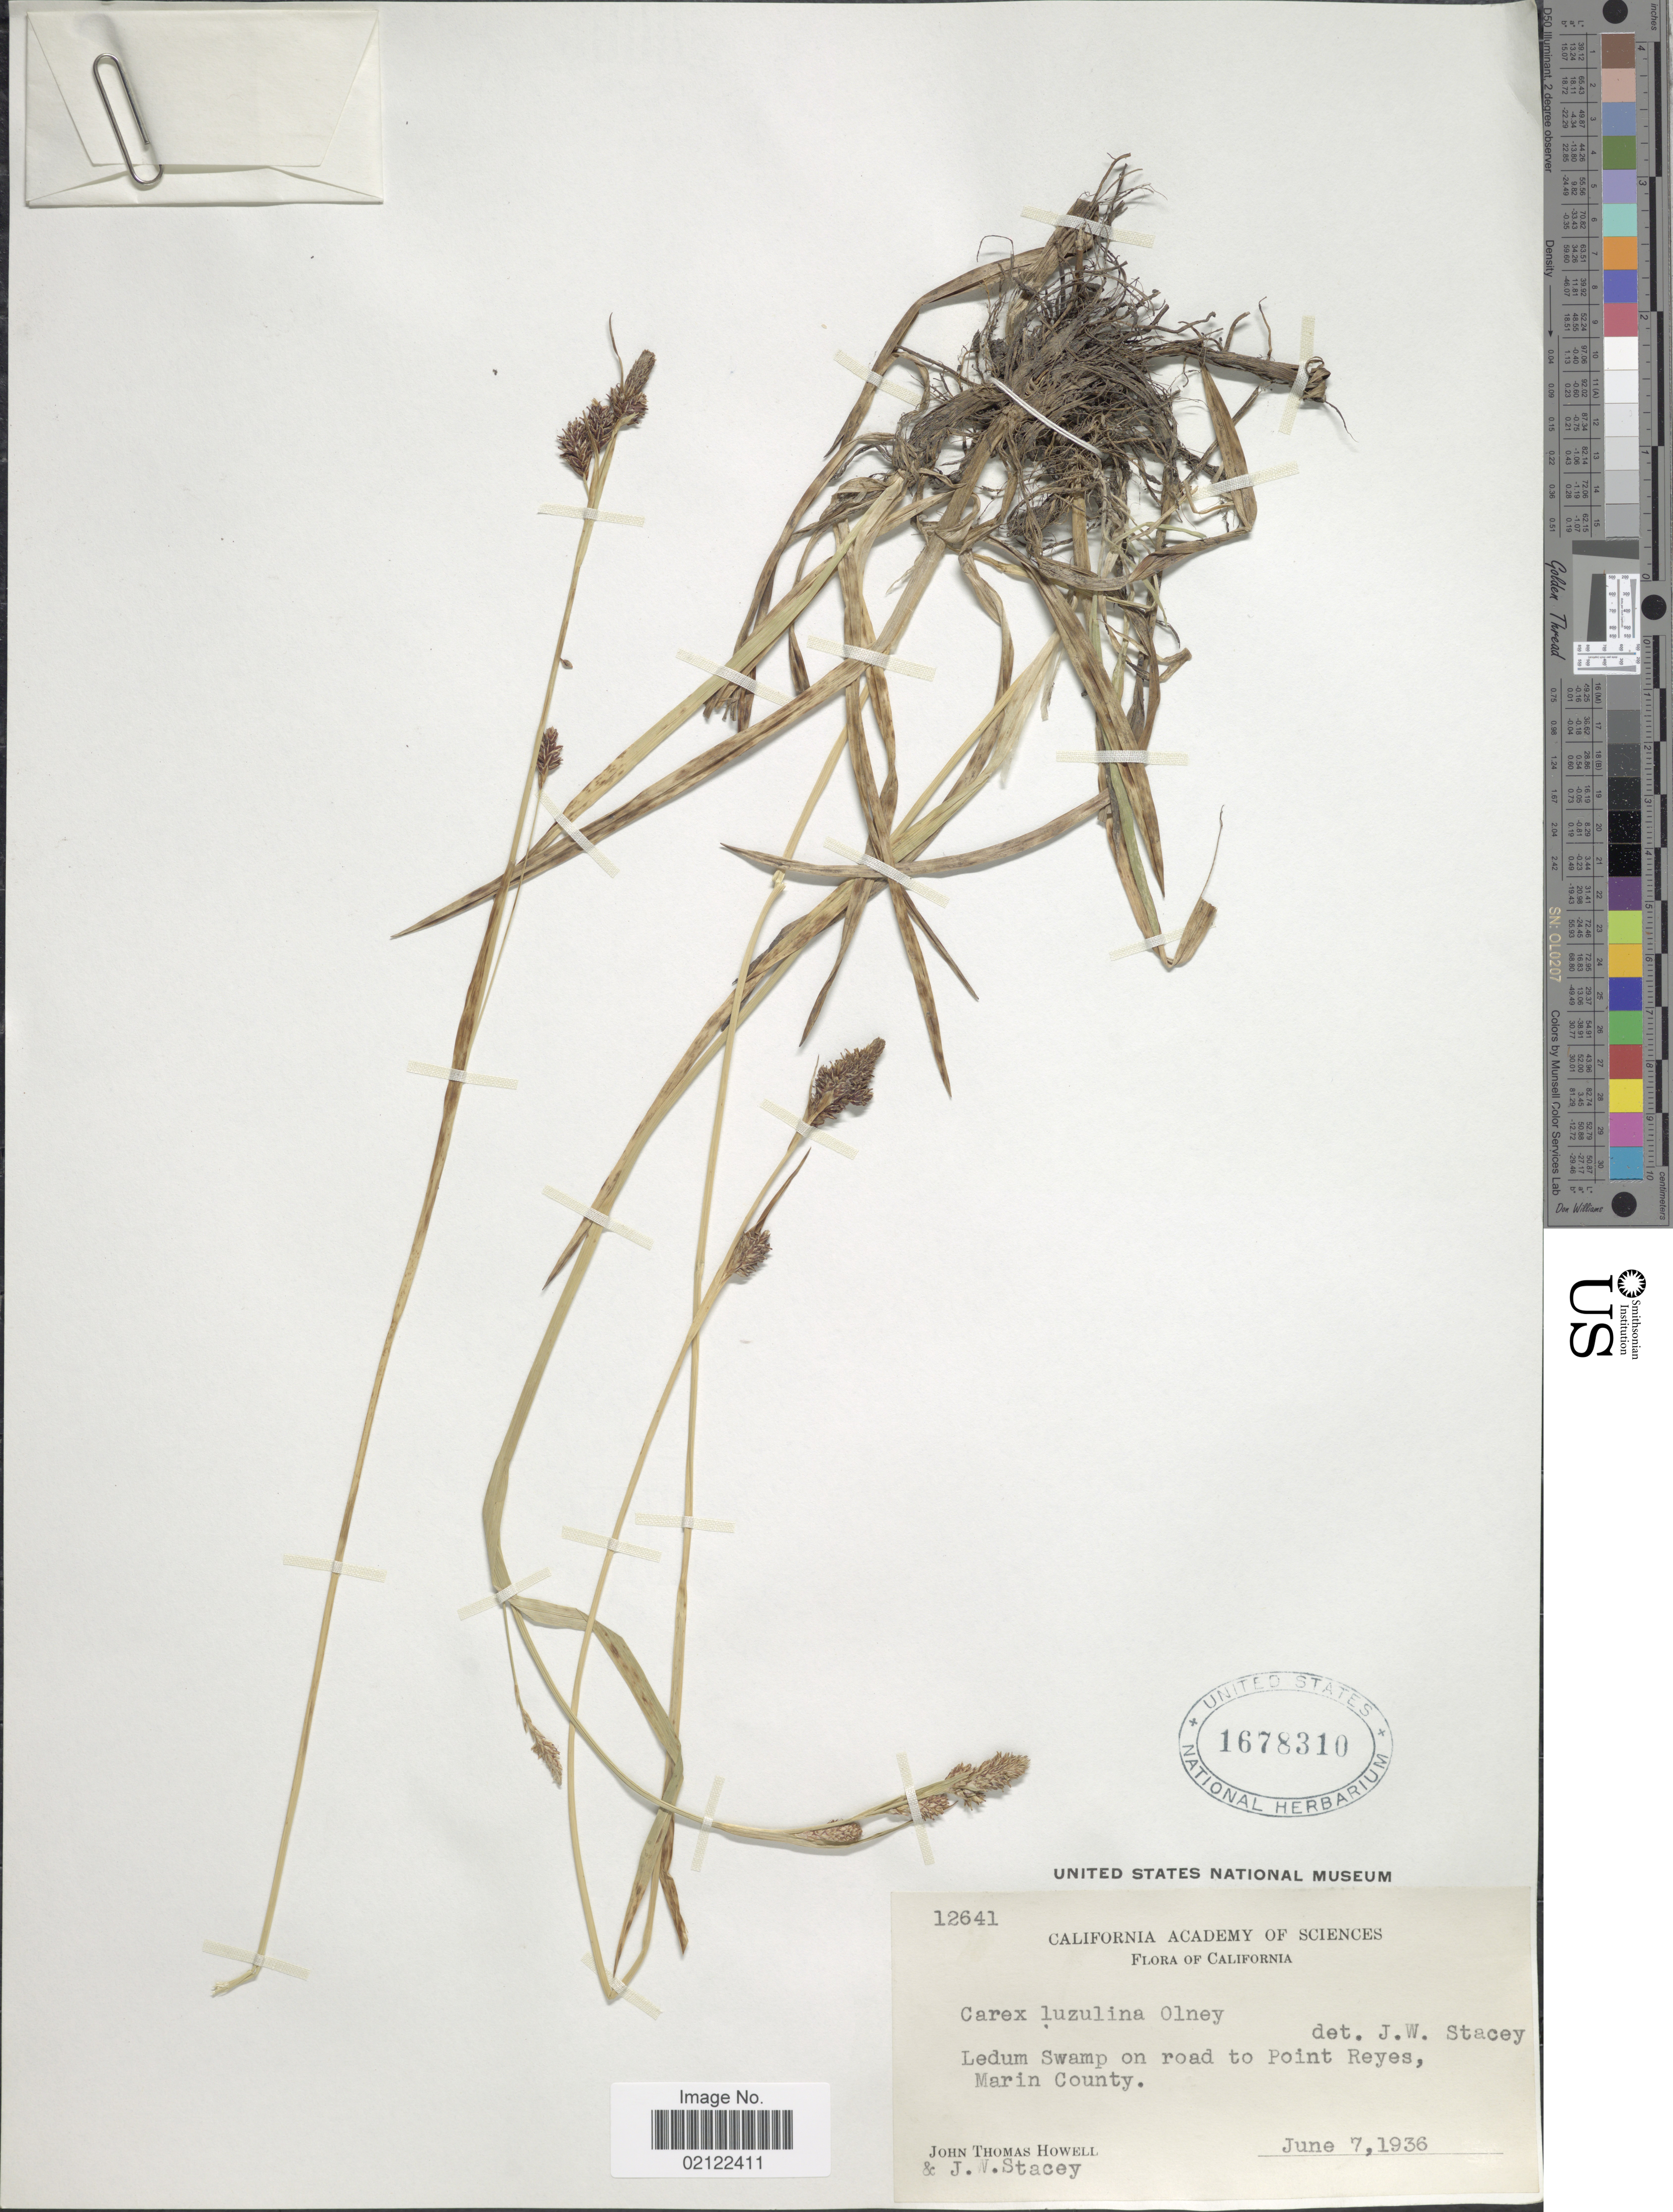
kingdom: Plantae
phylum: Tracheophyta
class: Liliopsida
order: Poales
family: Cyperaceae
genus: Carex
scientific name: Carex luzulina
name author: Olney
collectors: J. T. Howell & J. W. Stacey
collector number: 12641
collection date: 1936-06-07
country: United States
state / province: California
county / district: Marin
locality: Ledum Swamp on road to Point Reyes, Marin County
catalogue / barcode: US 1678310